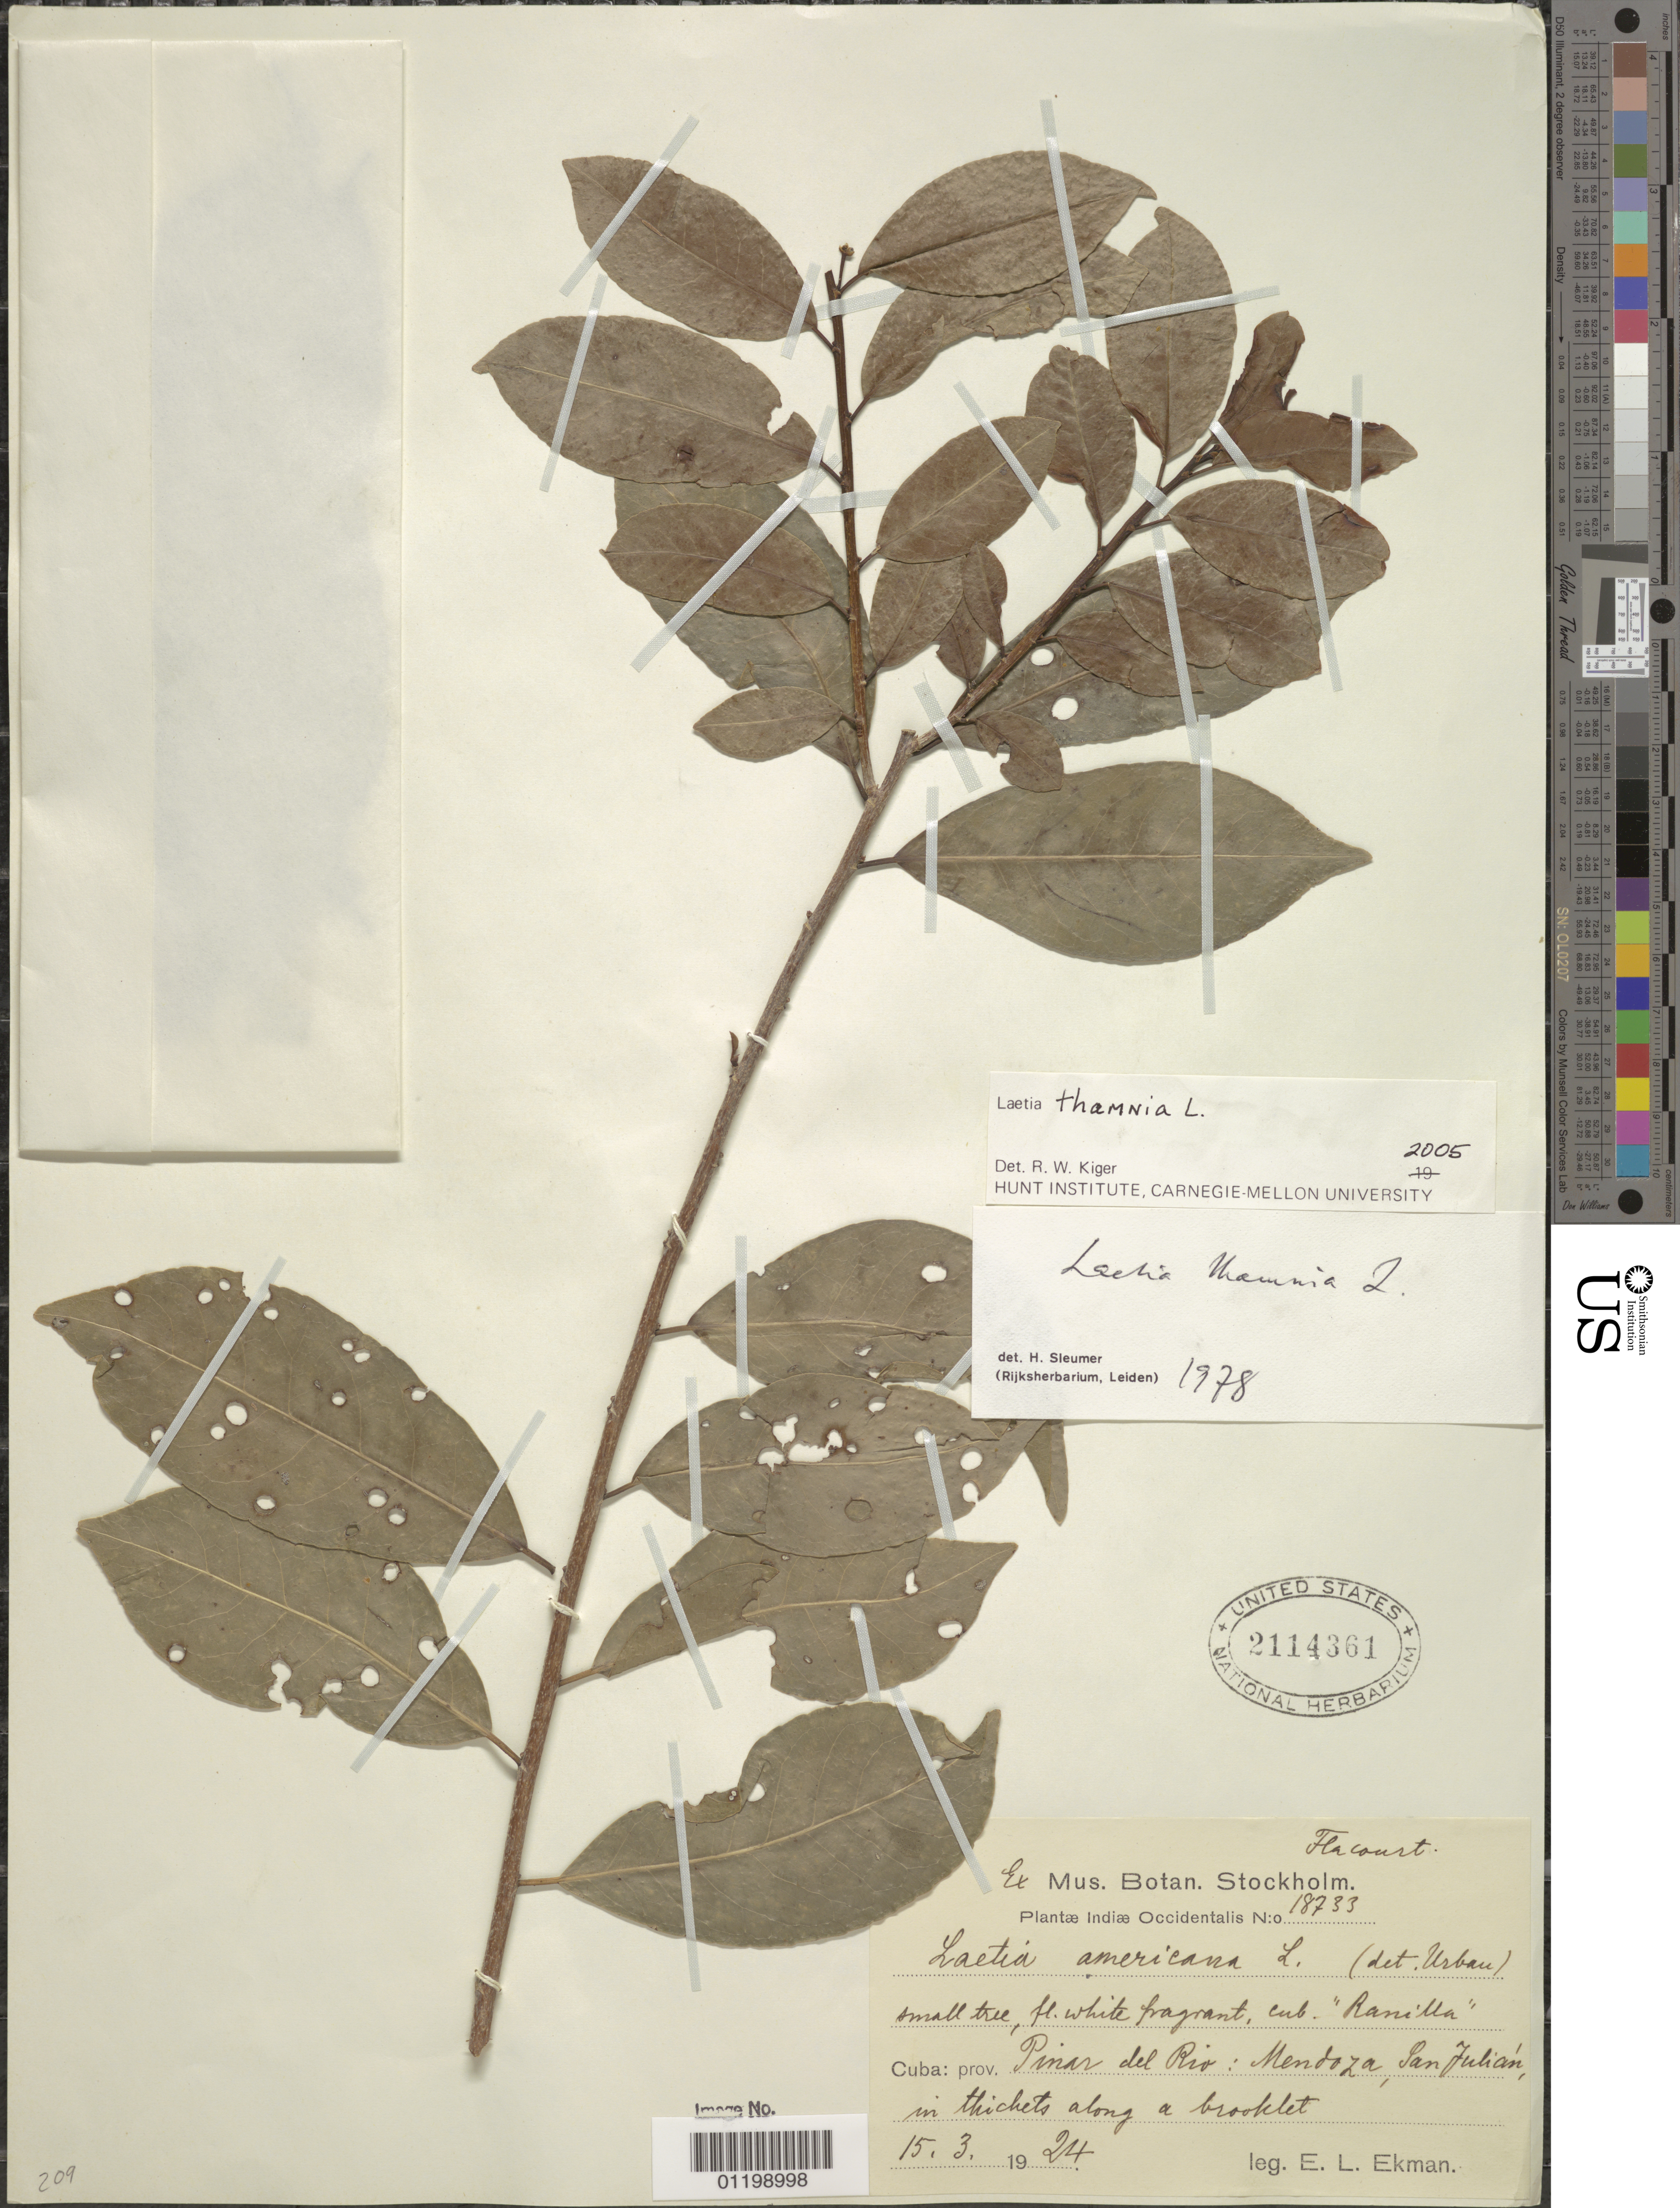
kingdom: Plantae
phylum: Tracheophyta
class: Magnoliopsida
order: Malpighiales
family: Salicaceae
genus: Laetia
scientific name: Laetia thamnia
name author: L.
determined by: Kiger, R. W.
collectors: E. L. Ekman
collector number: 18733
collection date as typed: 15 Mar 1924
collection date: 1924-03-15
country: Cuba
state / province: Pinar del Río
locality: Mendoza, San Julian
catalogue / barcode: US 2114361